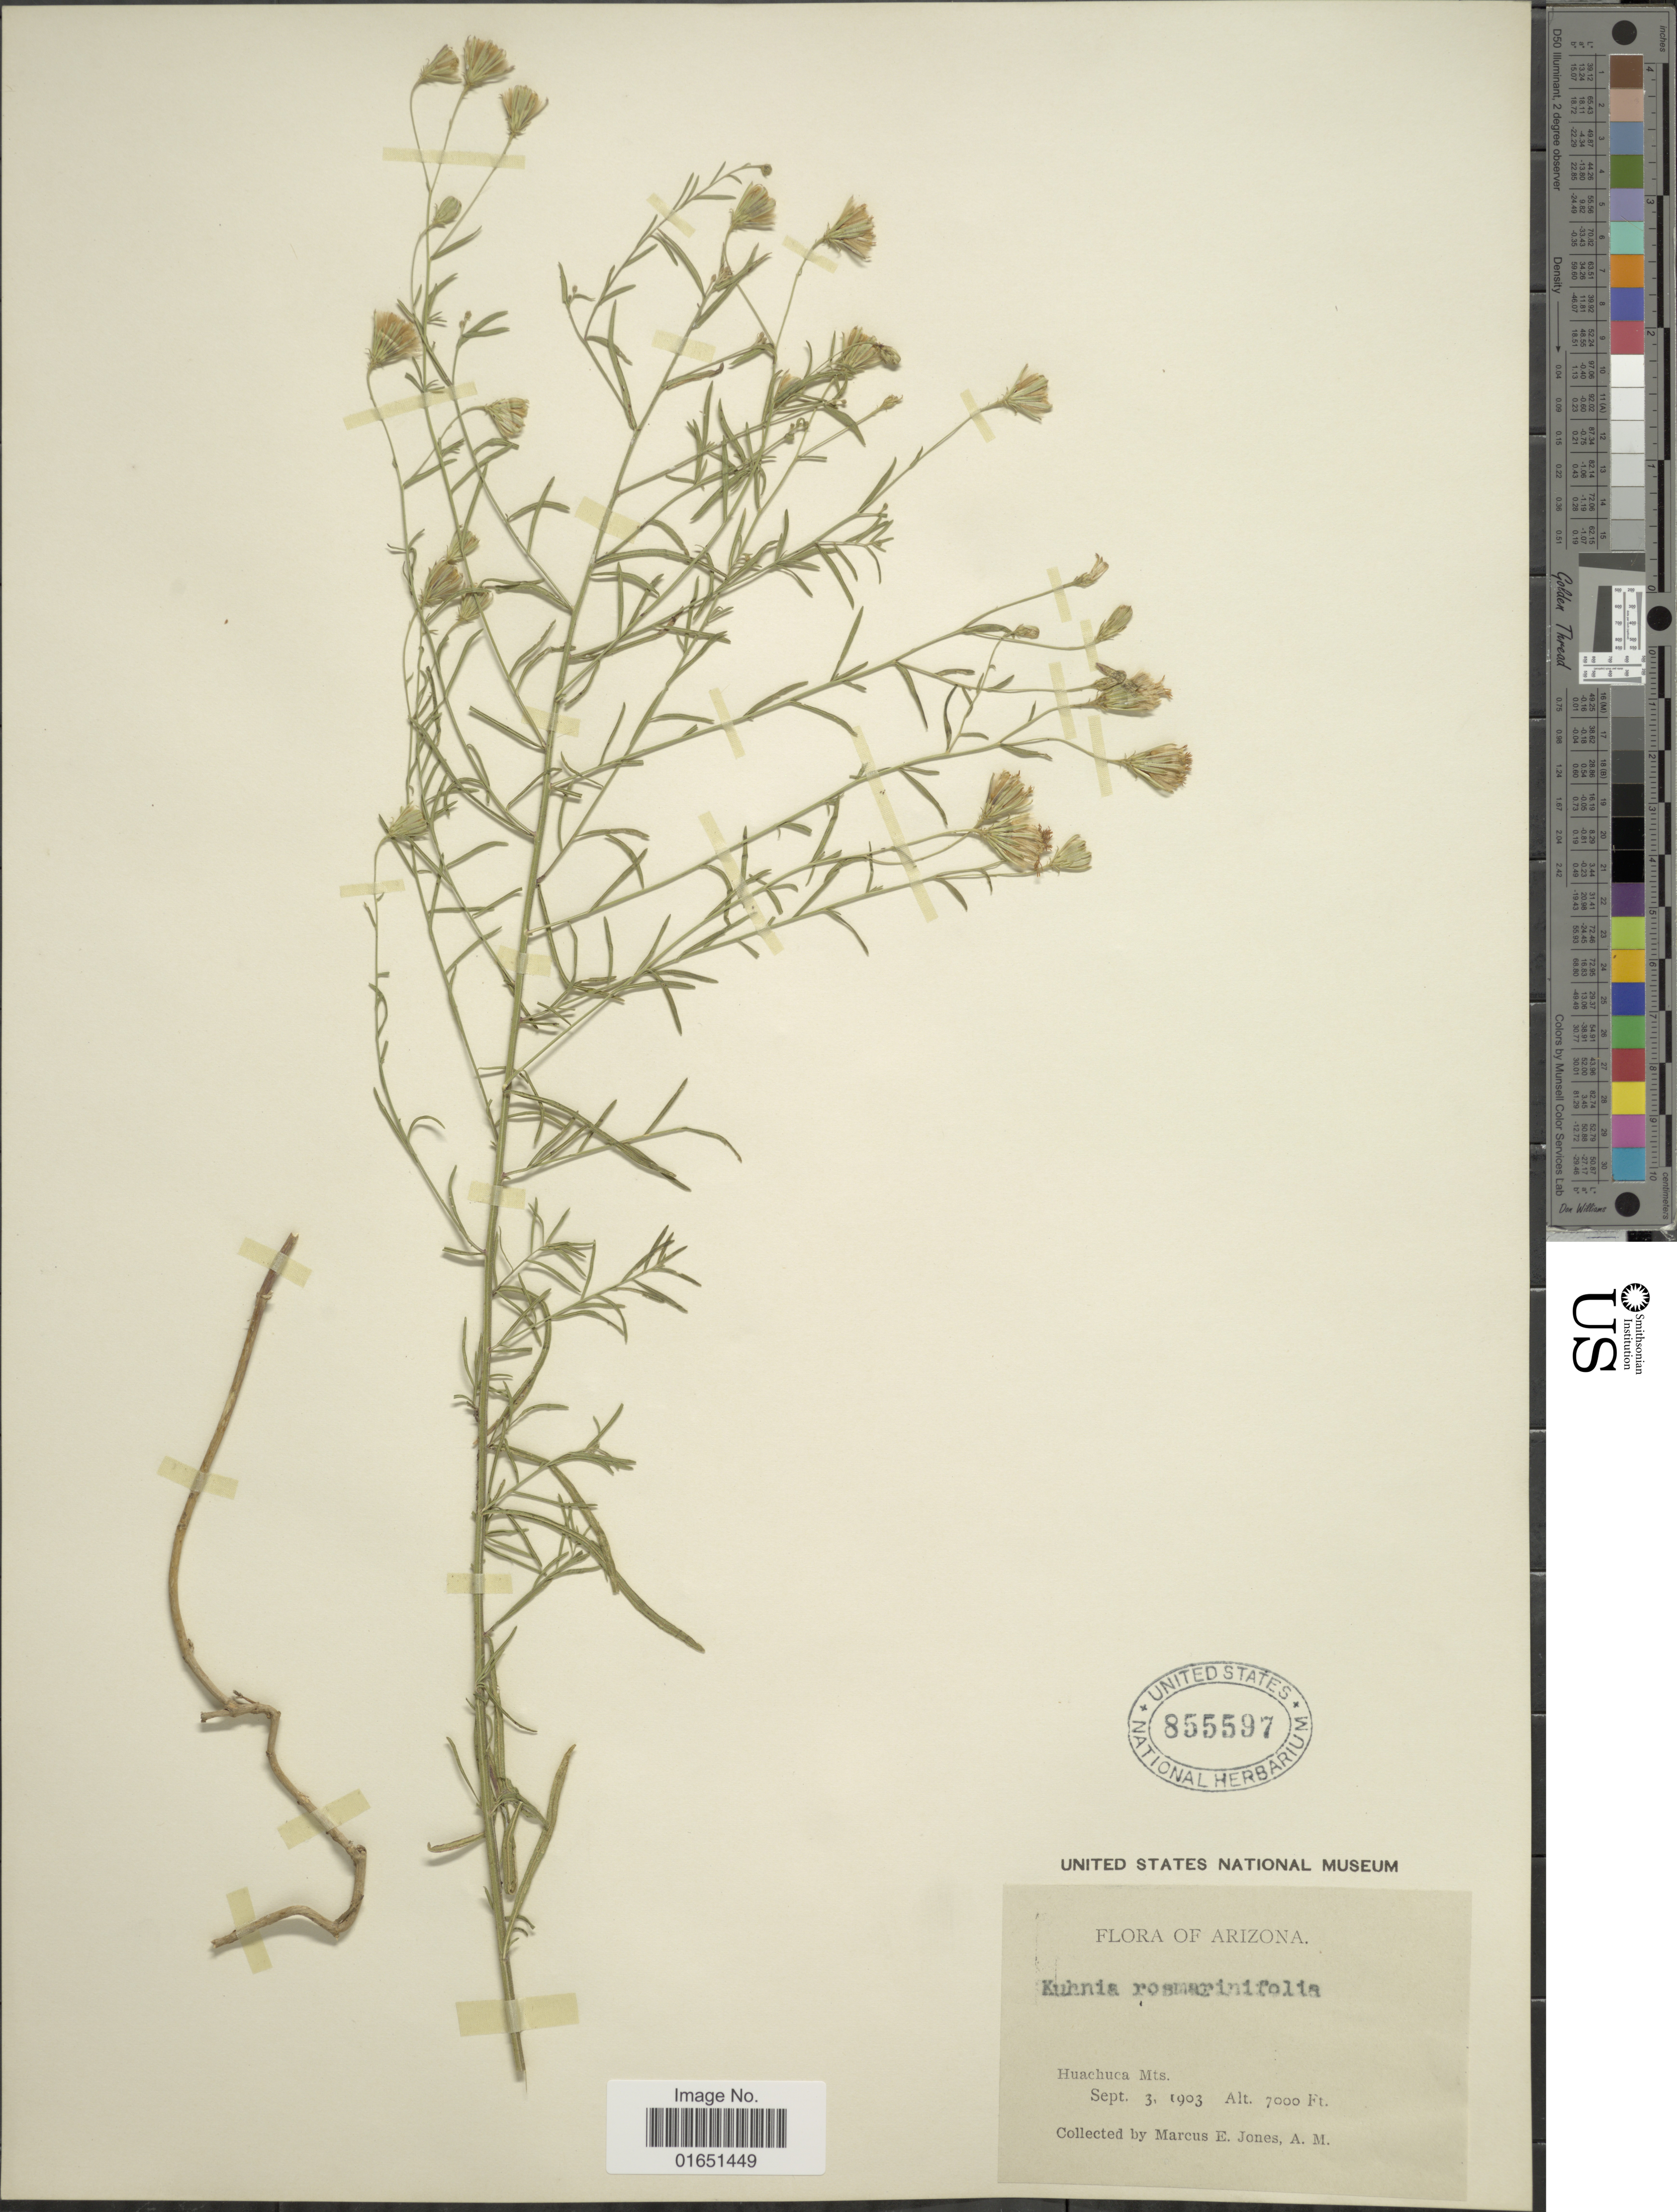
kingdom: Plantae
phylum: Tracheophyta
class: Magnoliopsida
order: Asterales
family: Asteraceae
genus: Brickellia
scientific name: Brickellia rosmarinifolia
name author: (Vent.) W.A. Weber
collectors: M. E. Jones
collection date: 1903-09-03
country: United States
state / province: Arizona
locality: Huachuca Mts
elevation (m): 2134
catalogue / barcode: US 855597